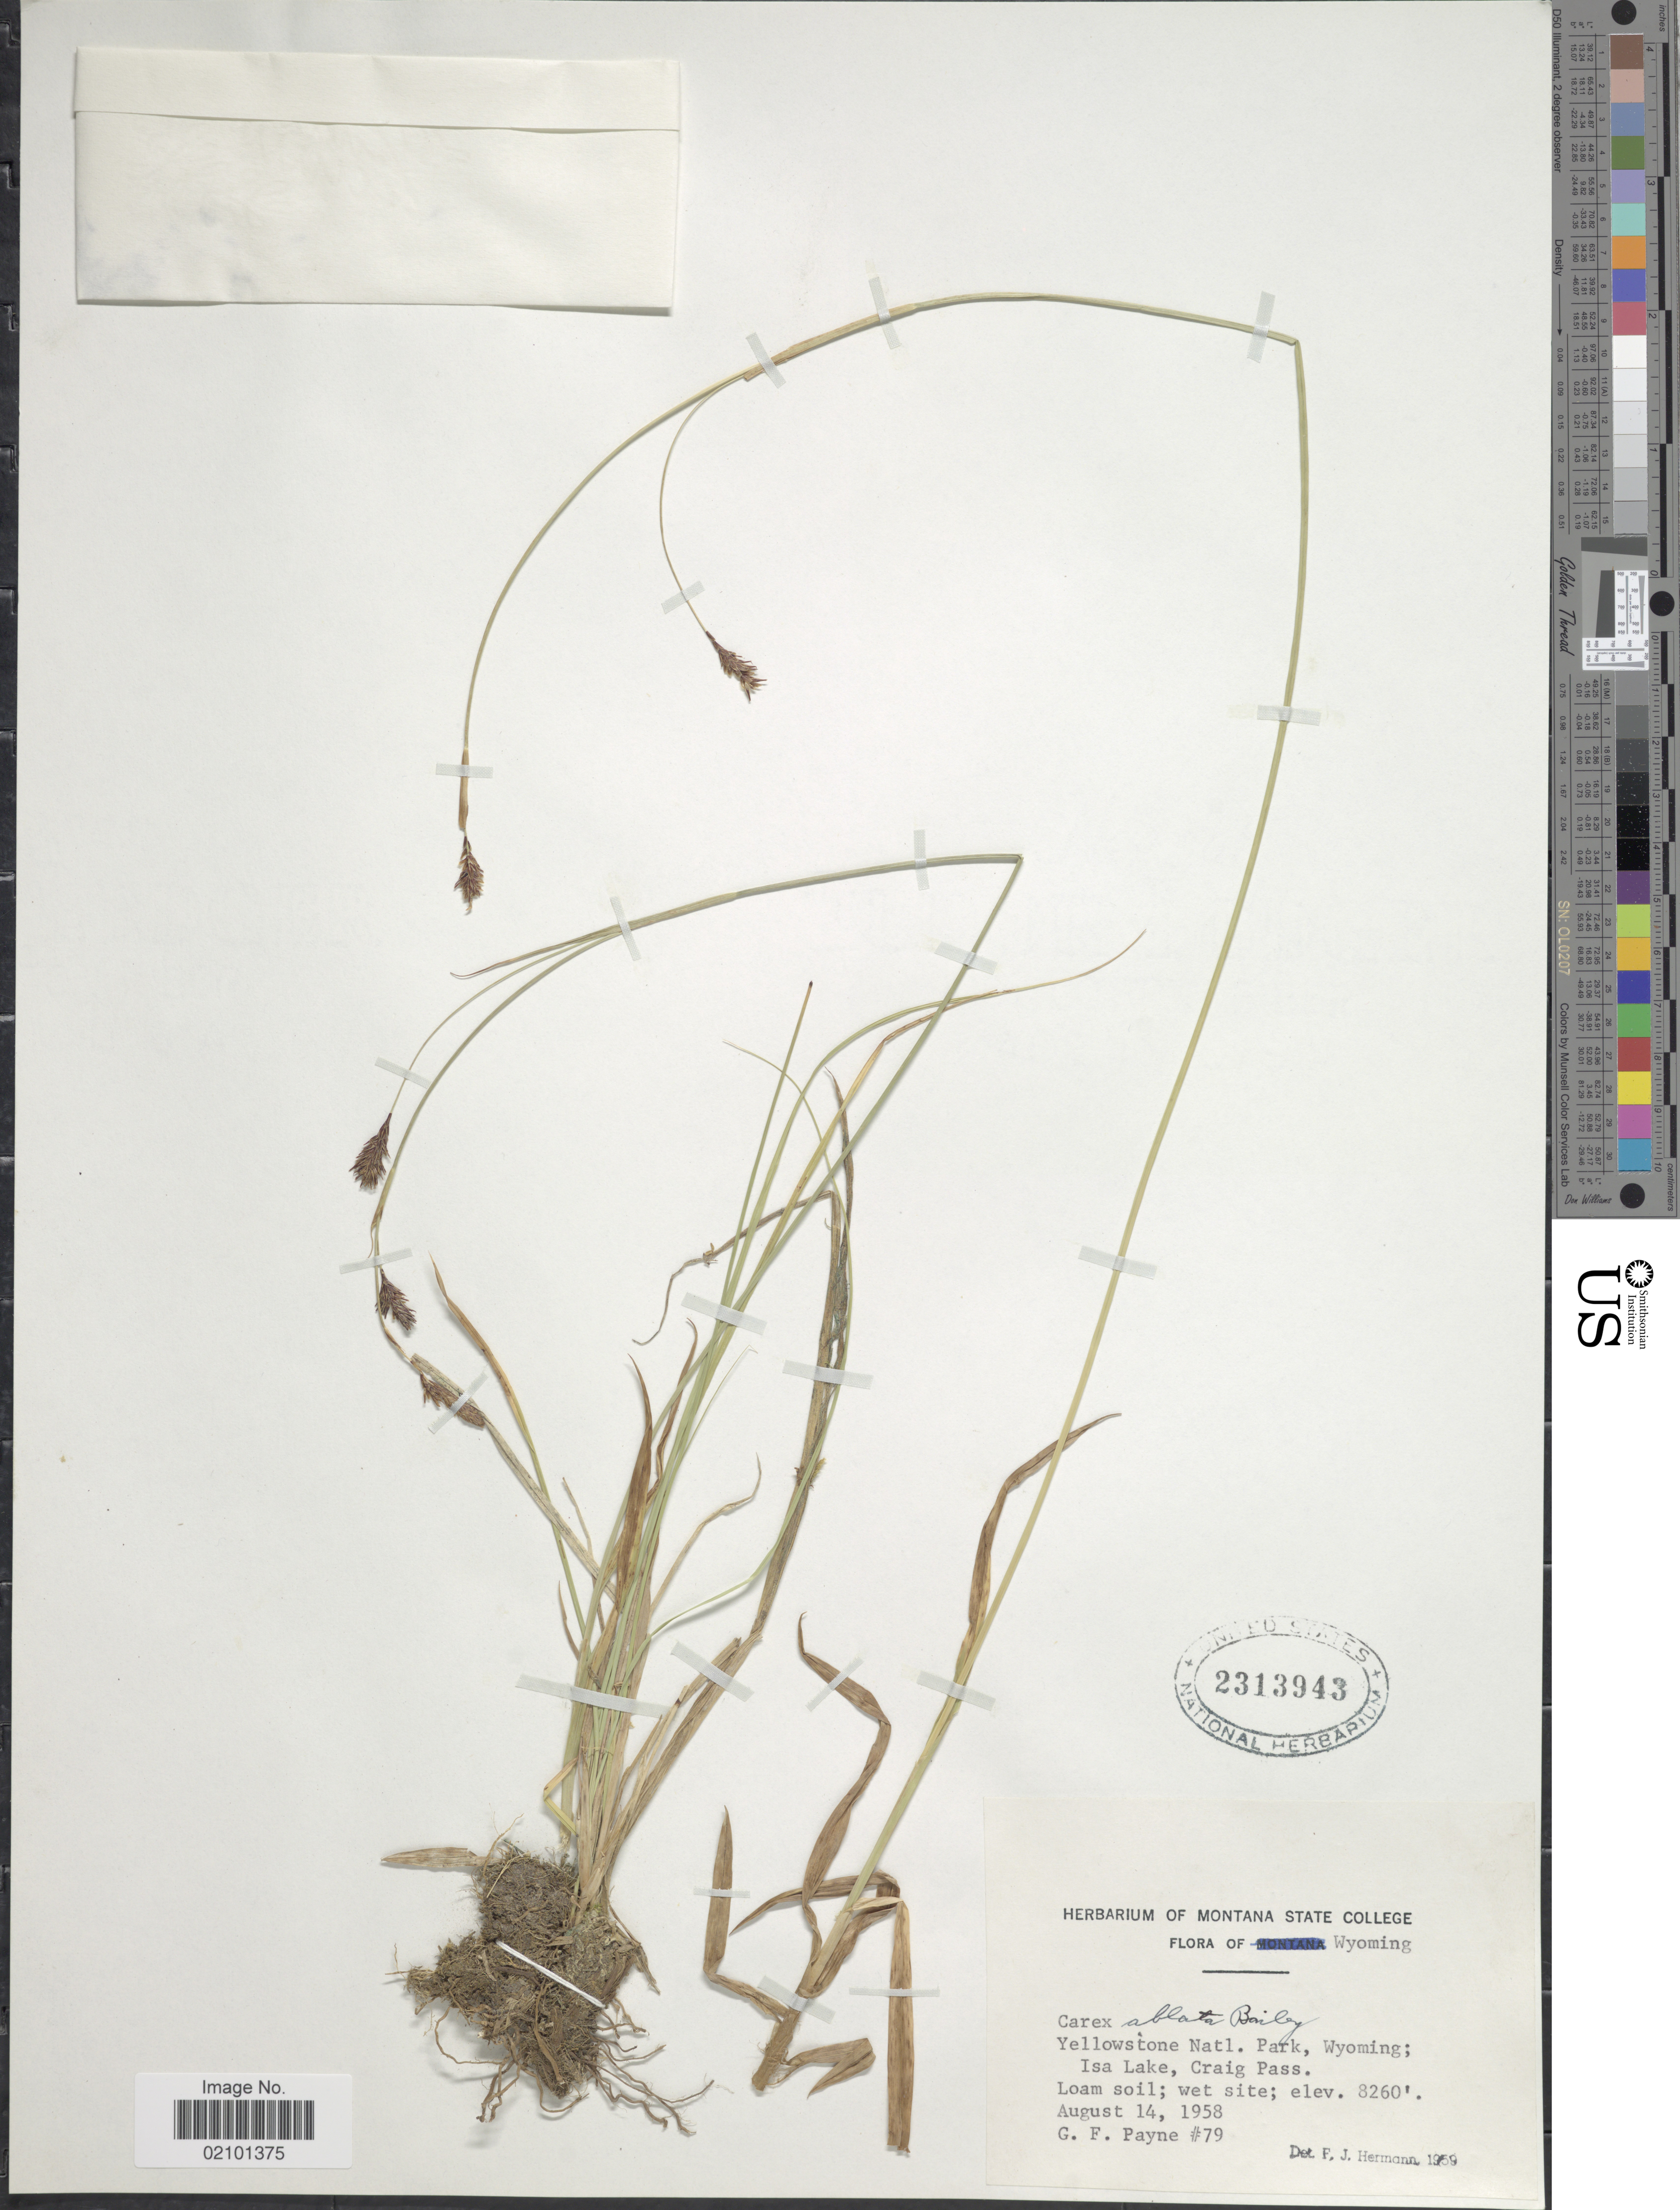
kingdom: Plantae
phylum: Tracheophyta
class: Liliopsida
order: Poales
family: Cyperaceae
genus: Carex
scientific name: Carex ablata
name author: L.H. Bailey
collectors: G. Payne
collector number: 79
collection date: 1958-08-14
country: United States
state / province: Wyoming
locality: Yellowstone Natl. Park, Wyoming; Isa Lake, Craig Pass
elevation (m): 2518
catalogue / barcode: US 2313943